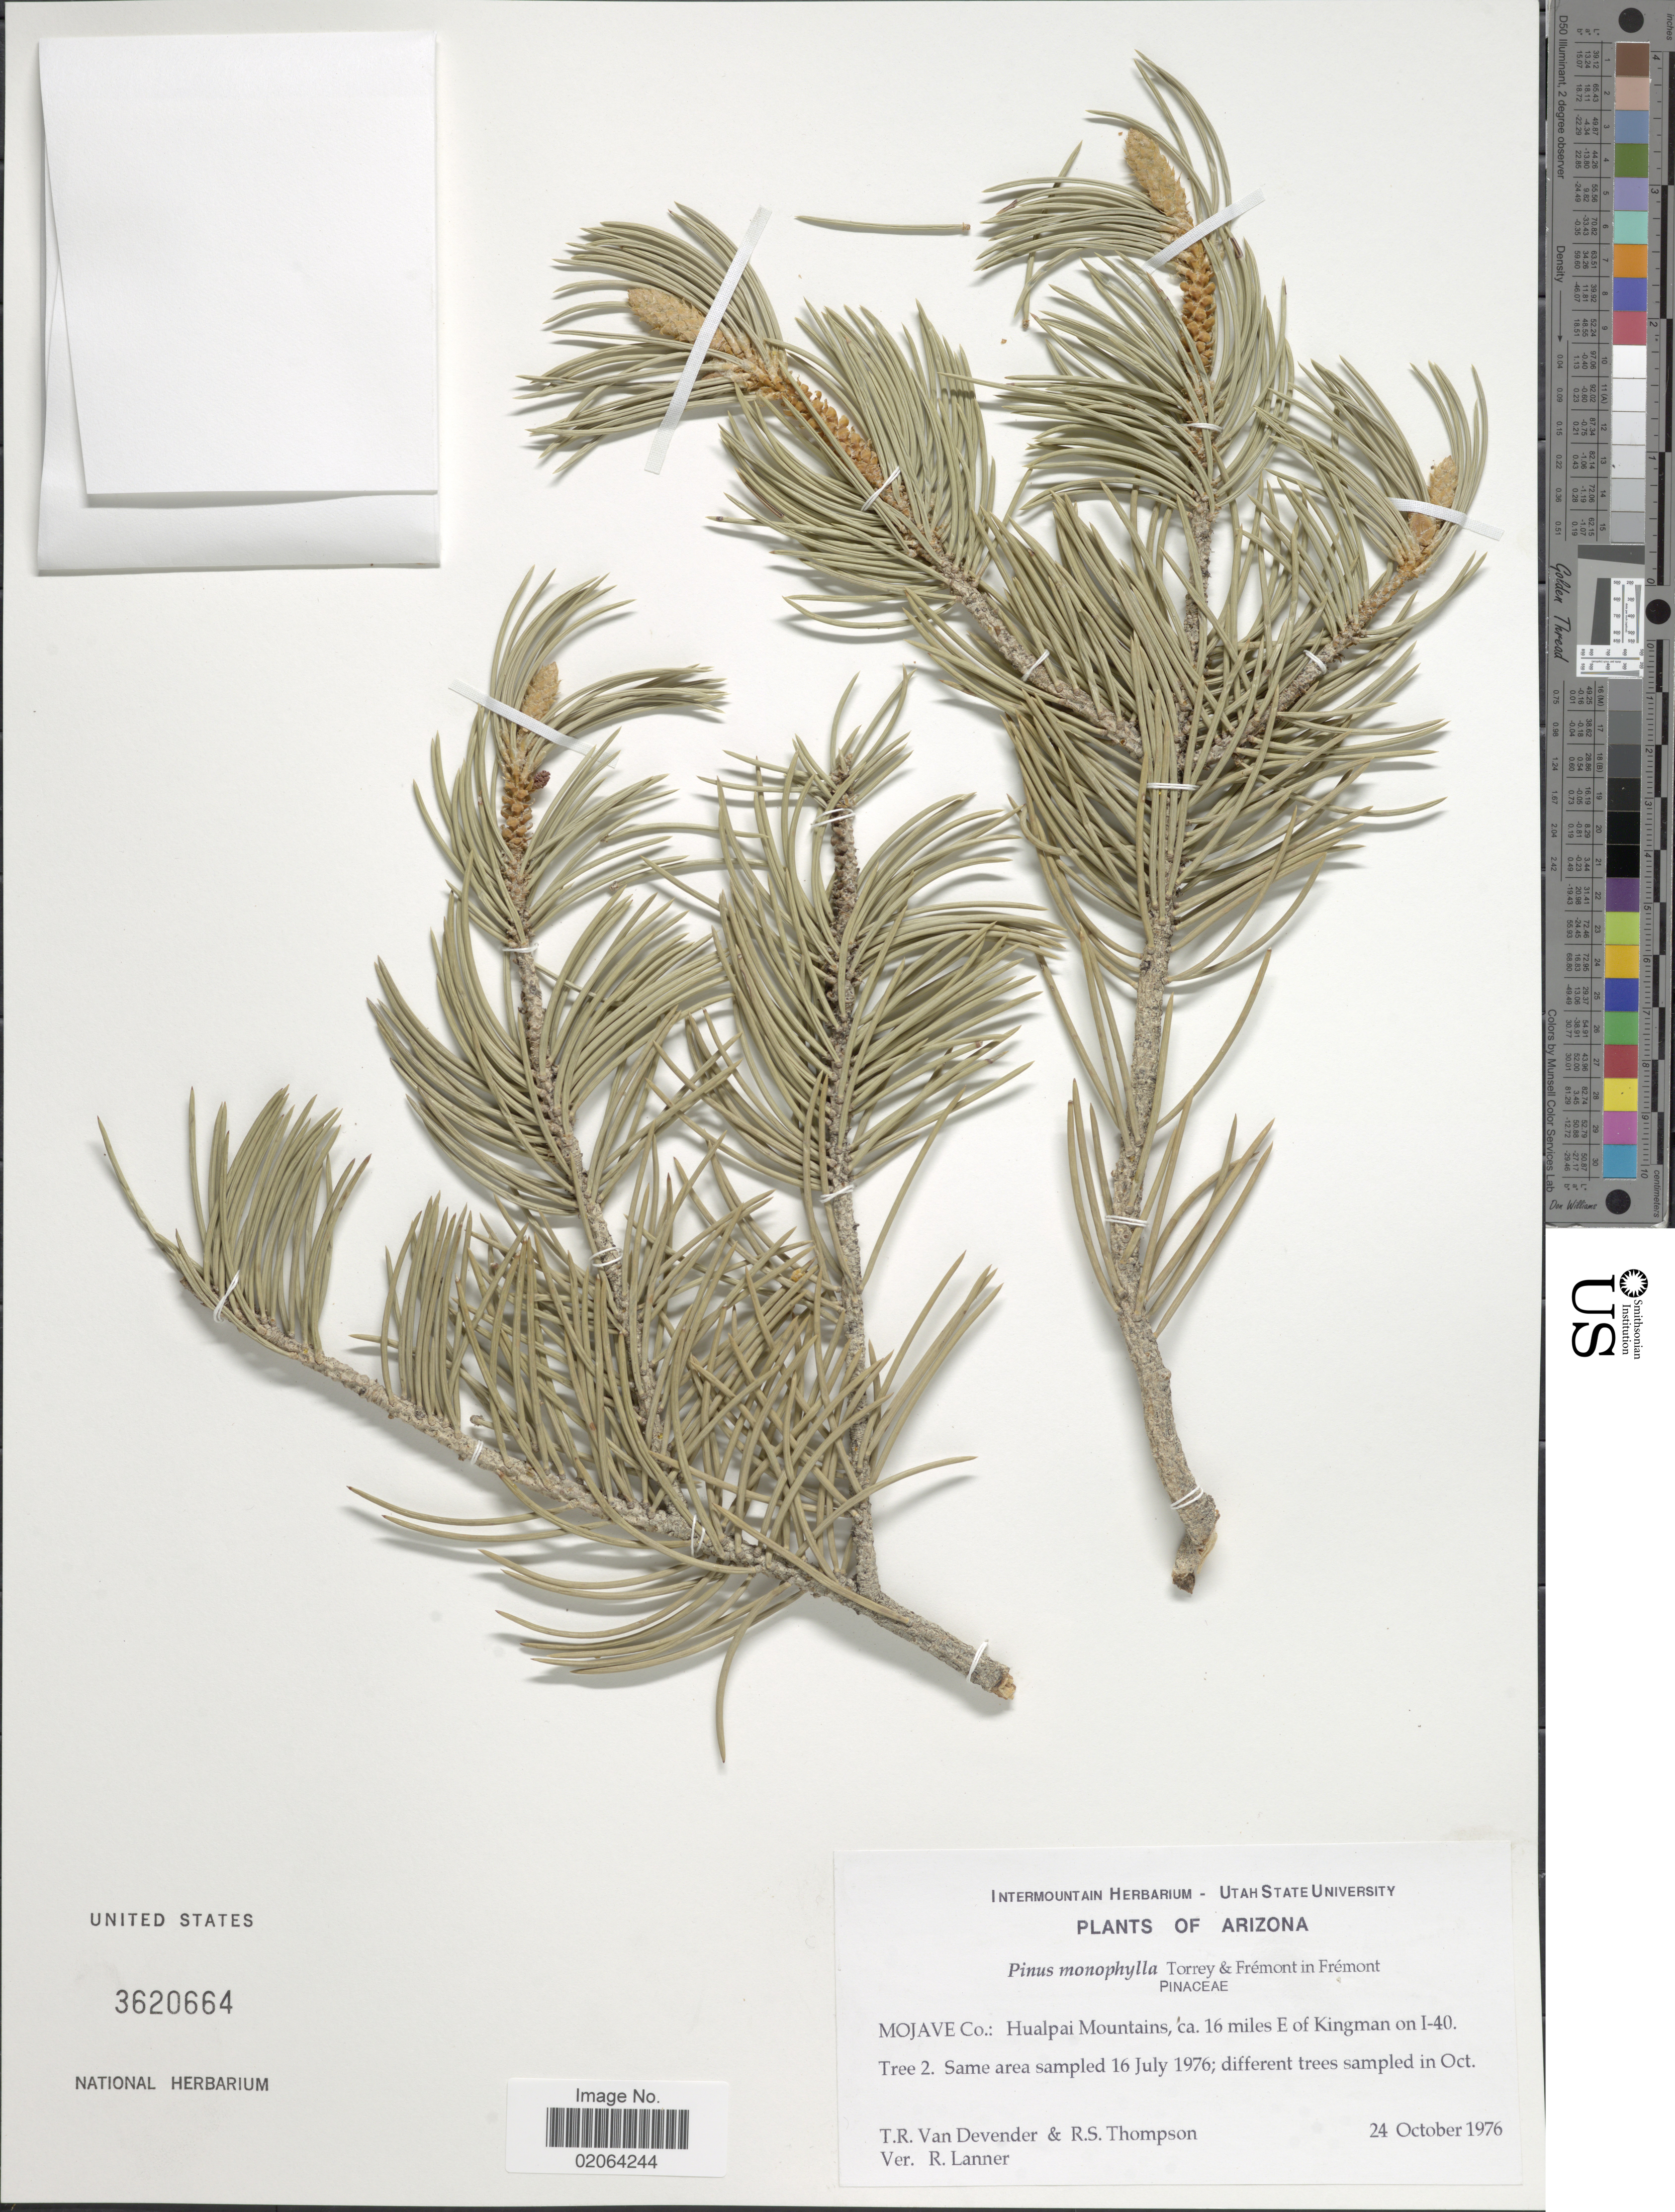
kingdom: Plantae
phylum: Tracheophyta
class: Pinopsida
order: Pinales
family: Pinaceae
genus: Pinus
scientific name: Pinus monophylla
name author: Torr. & Frém.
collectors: T. R. Van Devender & R. Thompson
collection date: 1976-10-24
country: United States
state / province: Arizona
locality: Mojave Co.: Hualpai Mountains, ca. 16 miles E of Kingman on 1-40.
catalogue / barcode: US 3620664